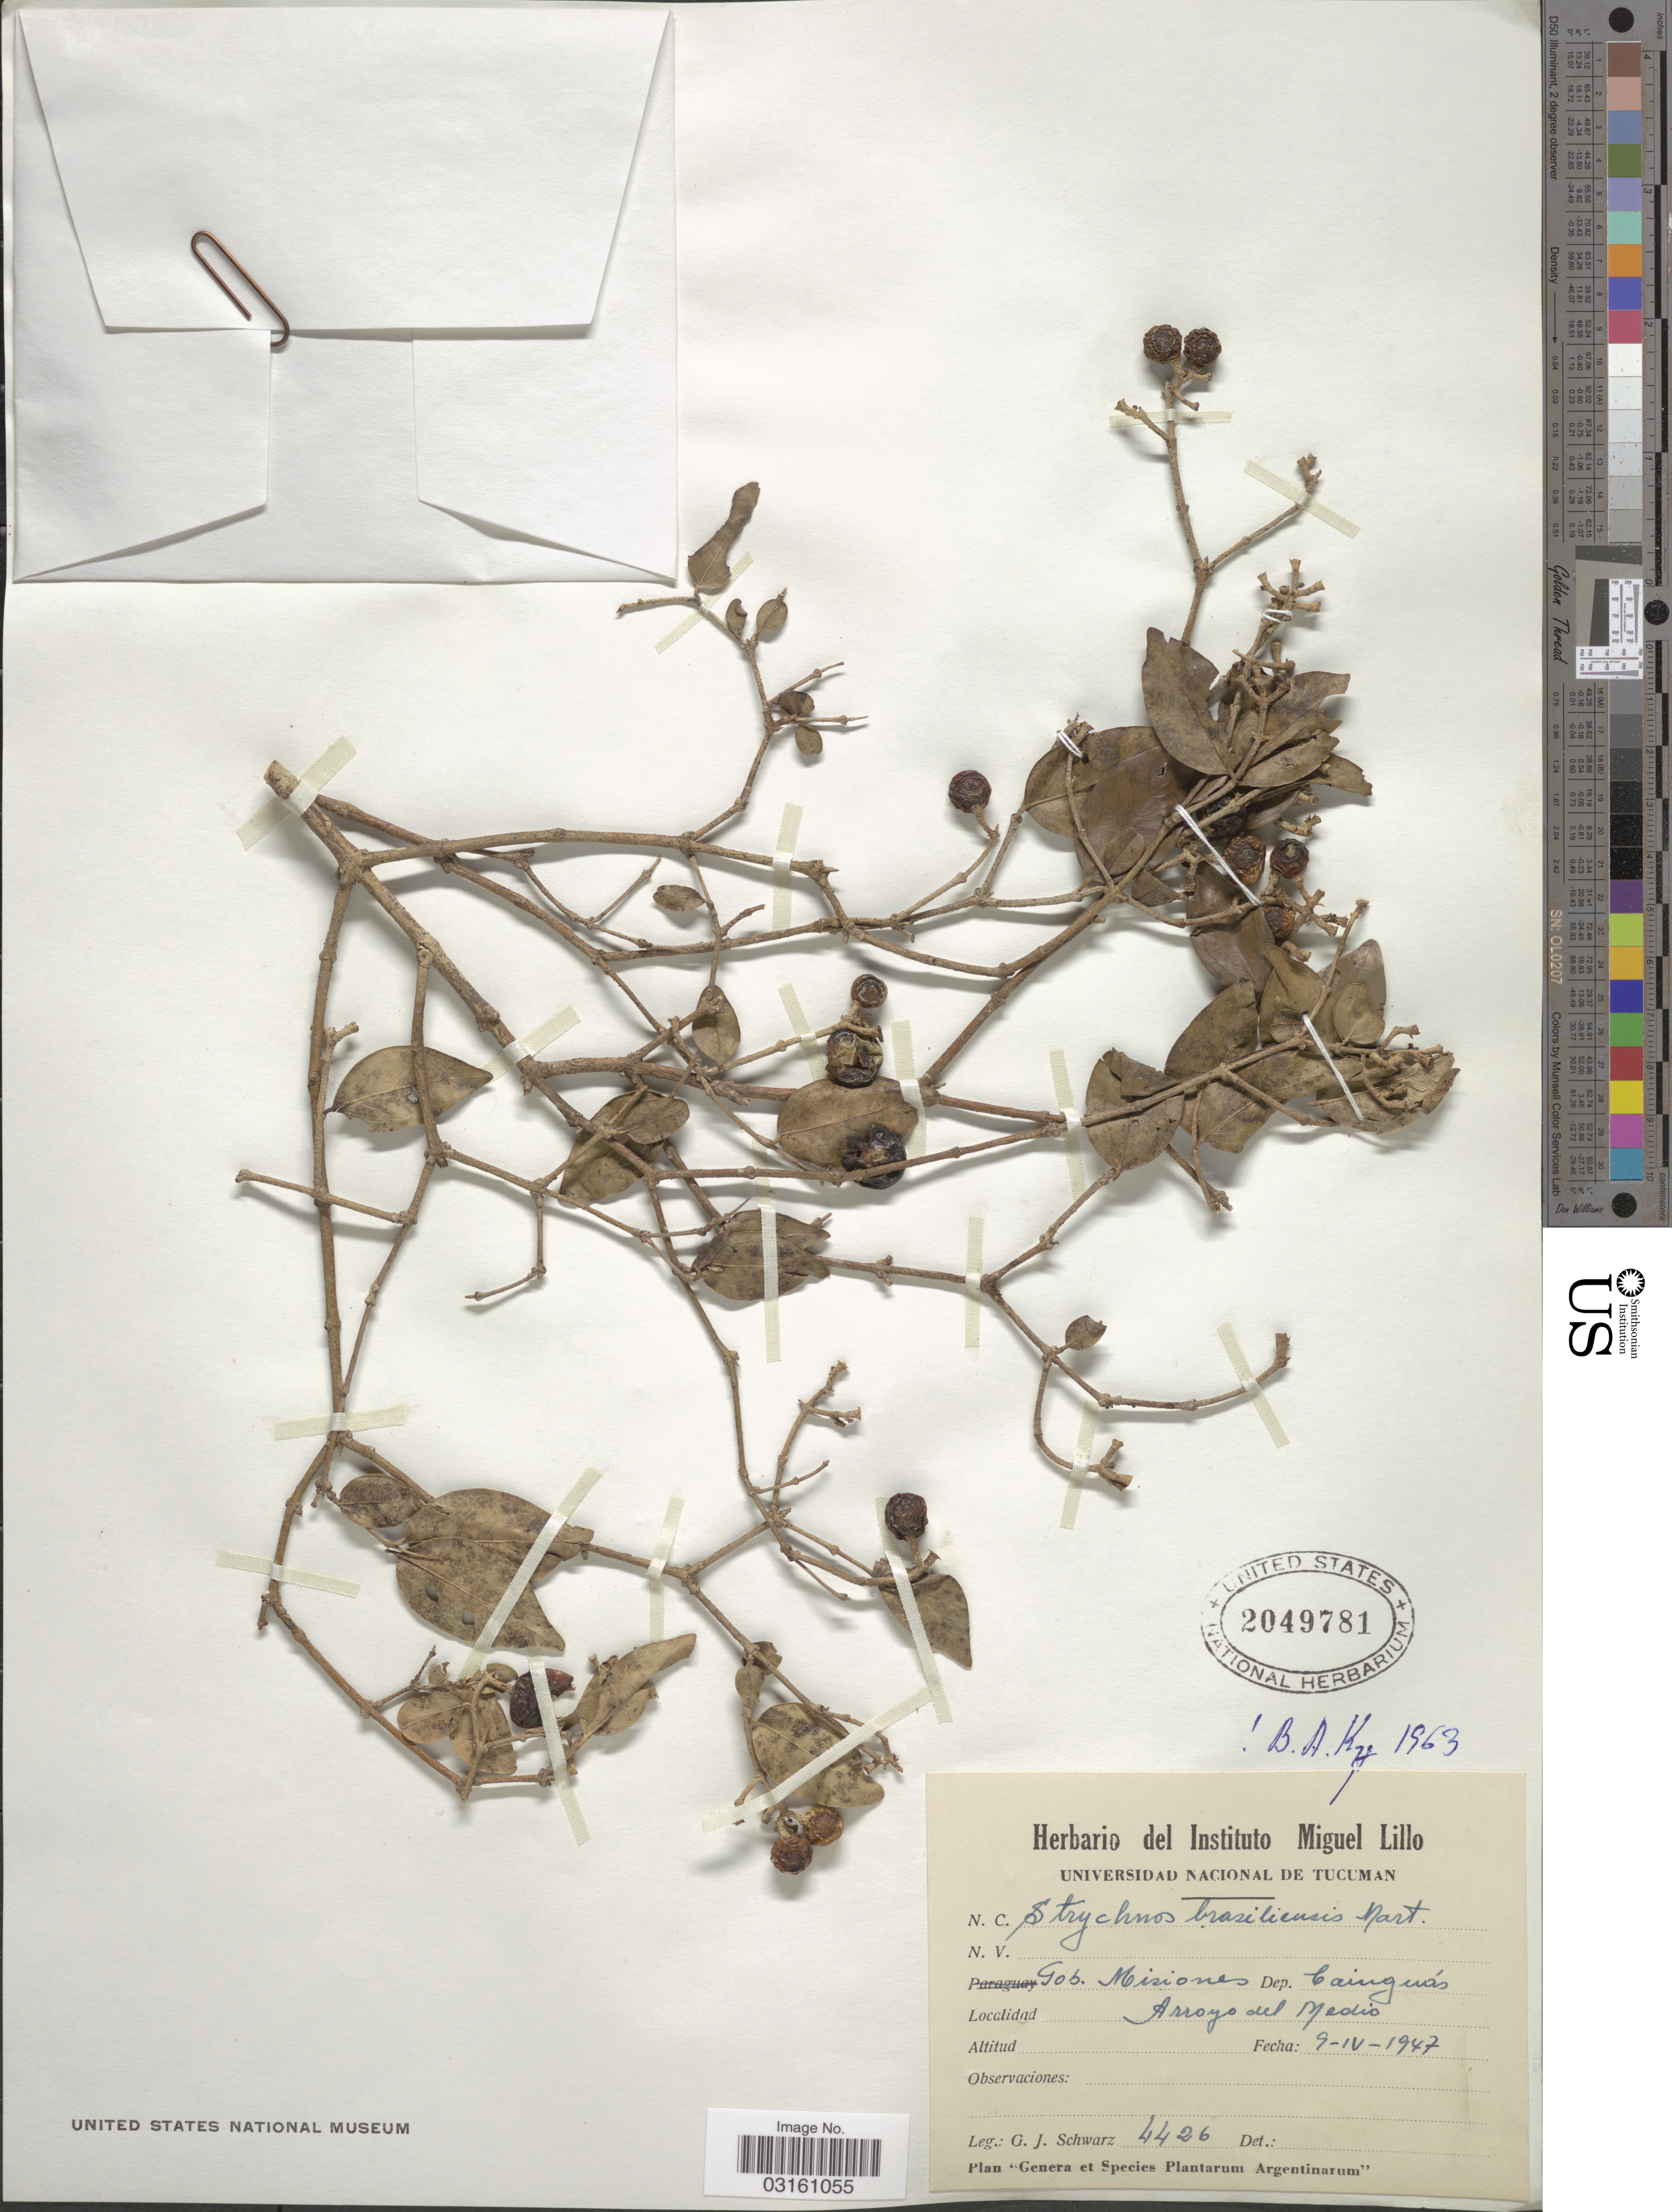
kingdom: Plantae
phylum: Tracheophyta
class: Magnoliopsida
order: Gentianales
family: Loganiaceae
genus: Strychnos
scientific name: Strychnos brasiliensis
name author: (Spreng.) Mart.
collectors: G. J. Schwarz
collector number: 4426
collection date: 1947-04-09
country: Argentina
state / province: Misiones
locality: Gob. Misiones. Dep. Cainguás. Arroyo del Medio.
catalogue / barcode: US 2049781